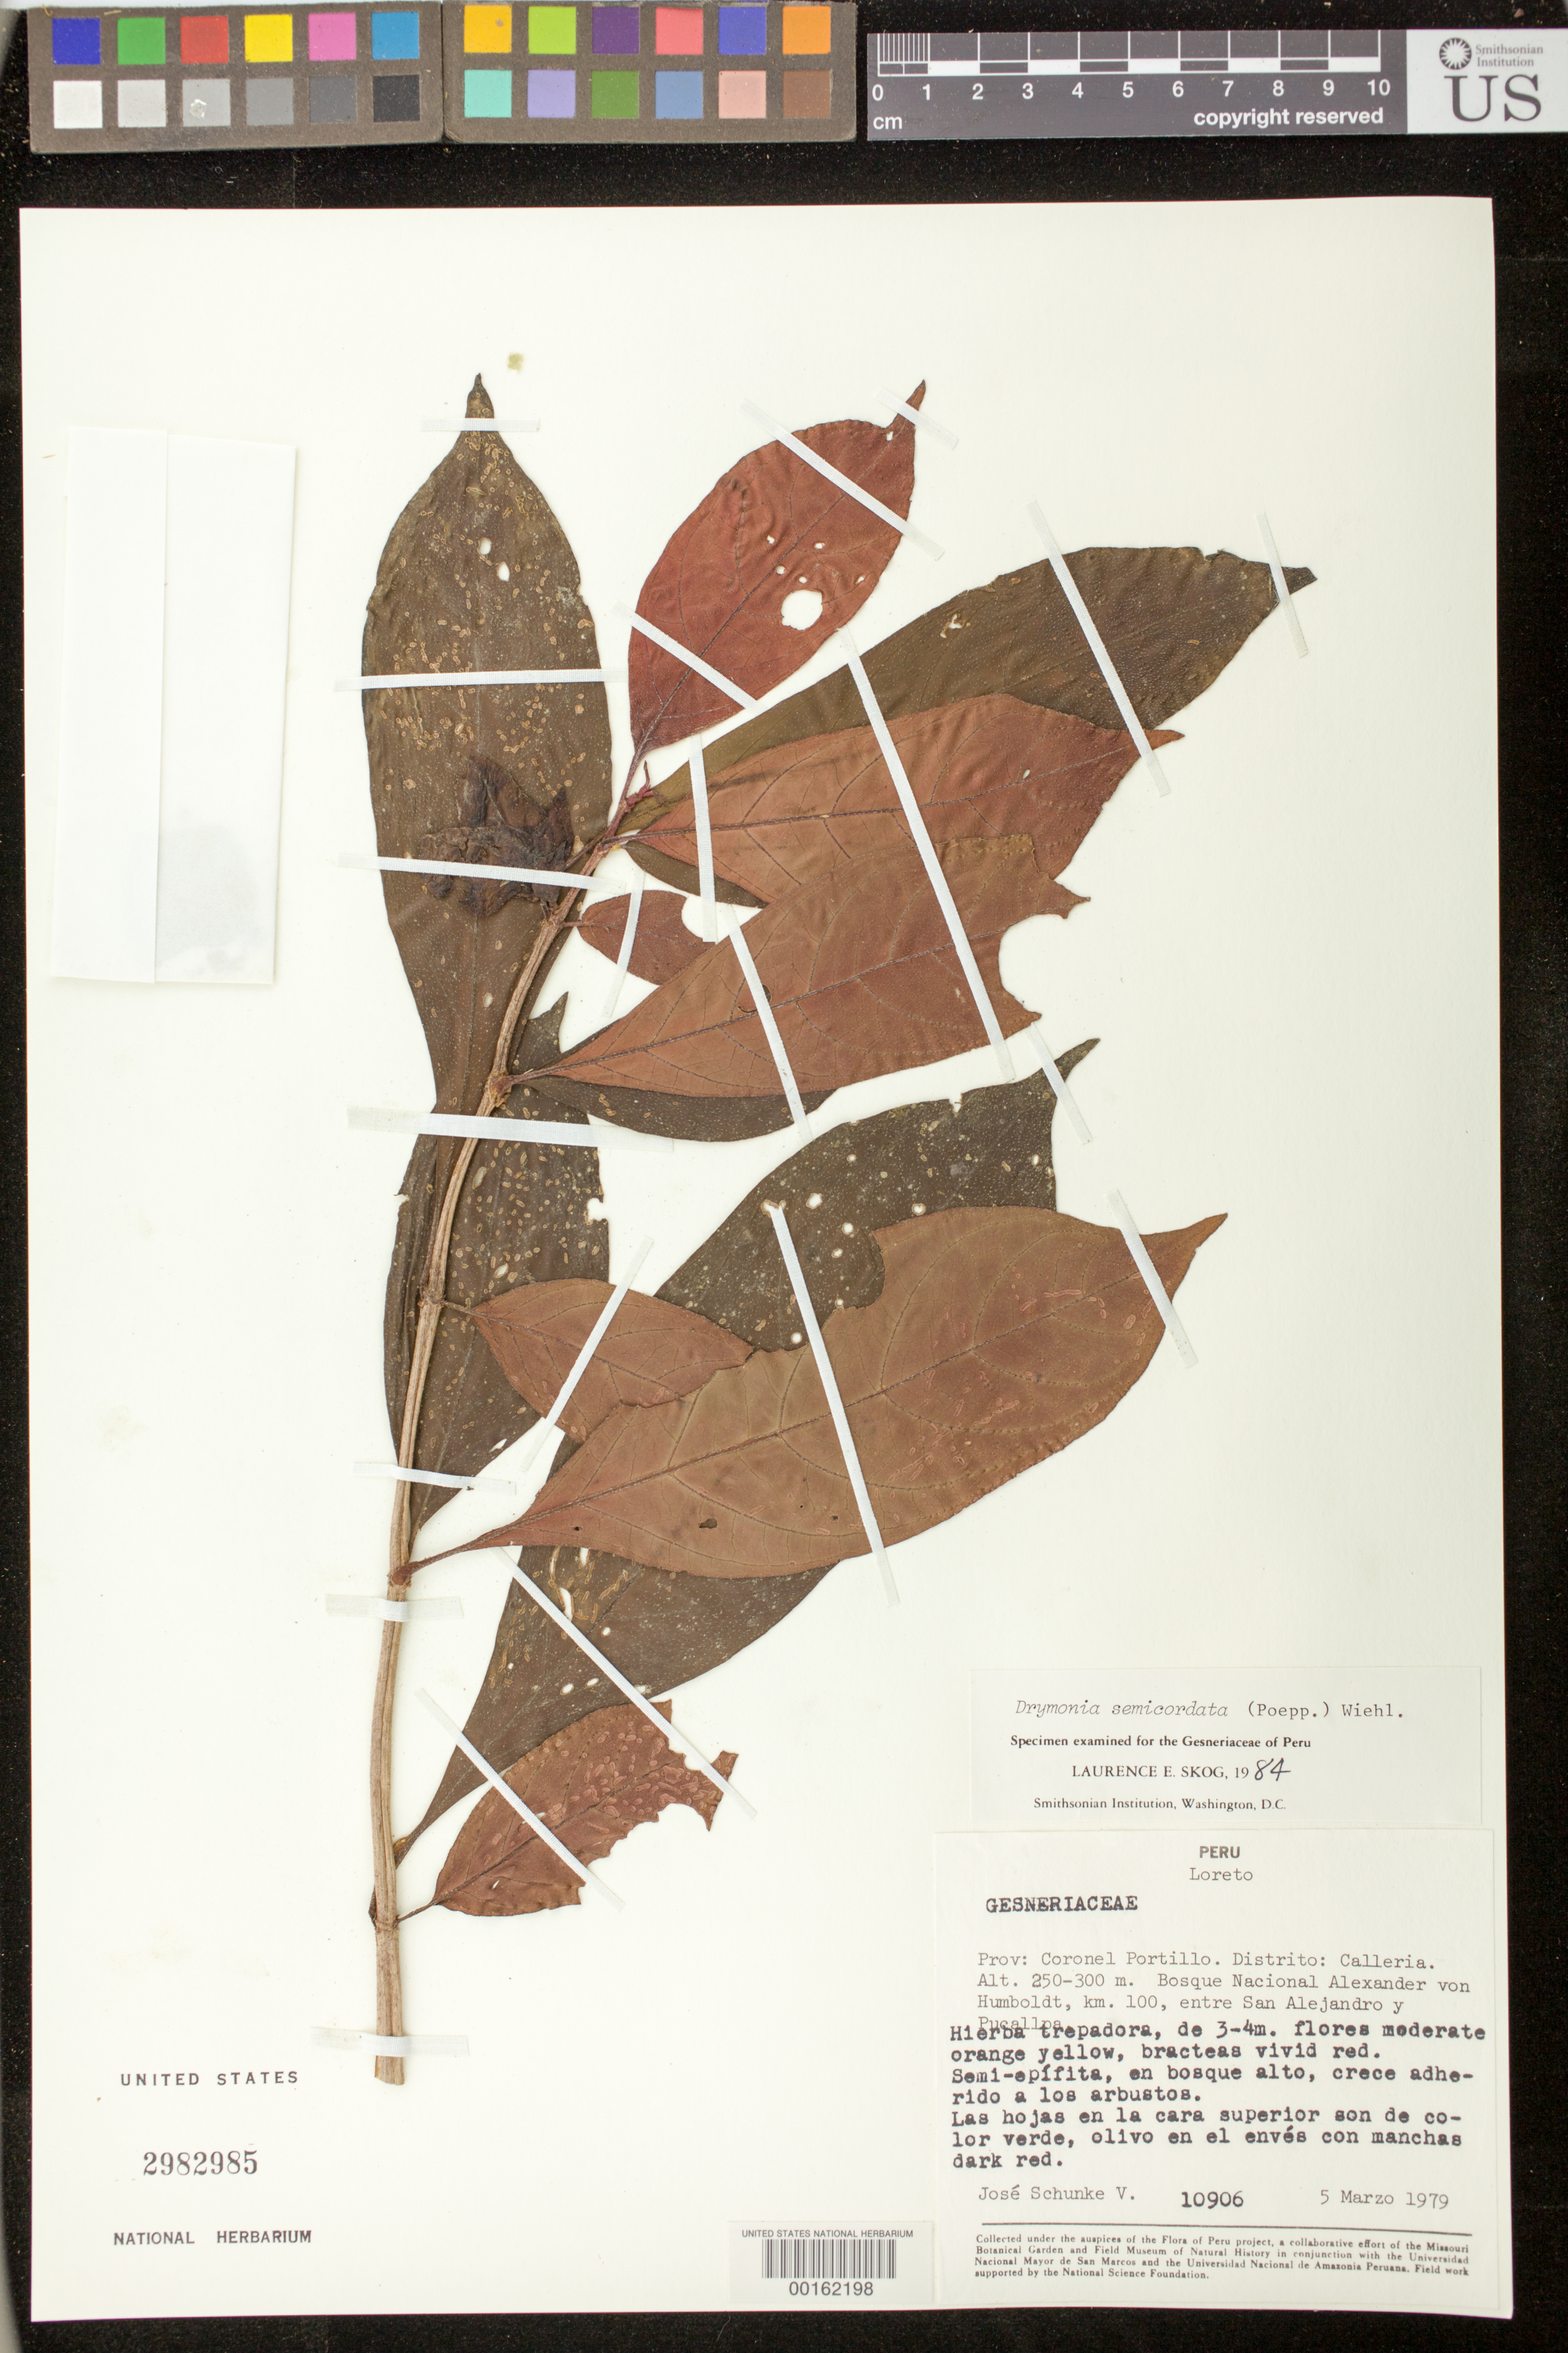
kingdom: Plantae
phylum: Tracheophyta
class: Magnoliopsida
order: Lamiales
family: Gesneriaceae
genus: Drymonia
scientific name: Drymonia semicordata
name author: (Poepp.) Wiehler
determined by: Skog, Laurence E.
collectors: J. Schunke Vigo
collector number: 10906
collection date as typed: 05 Mar 1979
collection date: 1979-03-05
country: Peru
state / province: Ucayali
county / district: Coronel Portillo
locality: ("Loreto") Prov. Coronel Portillo, Dtto. Calleria; Bosque Nacional Alexander von Humboldt, km 100, entre San Alexandro y Pucallpa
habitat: En bosque alto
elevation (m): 250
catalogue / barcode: US 2982985